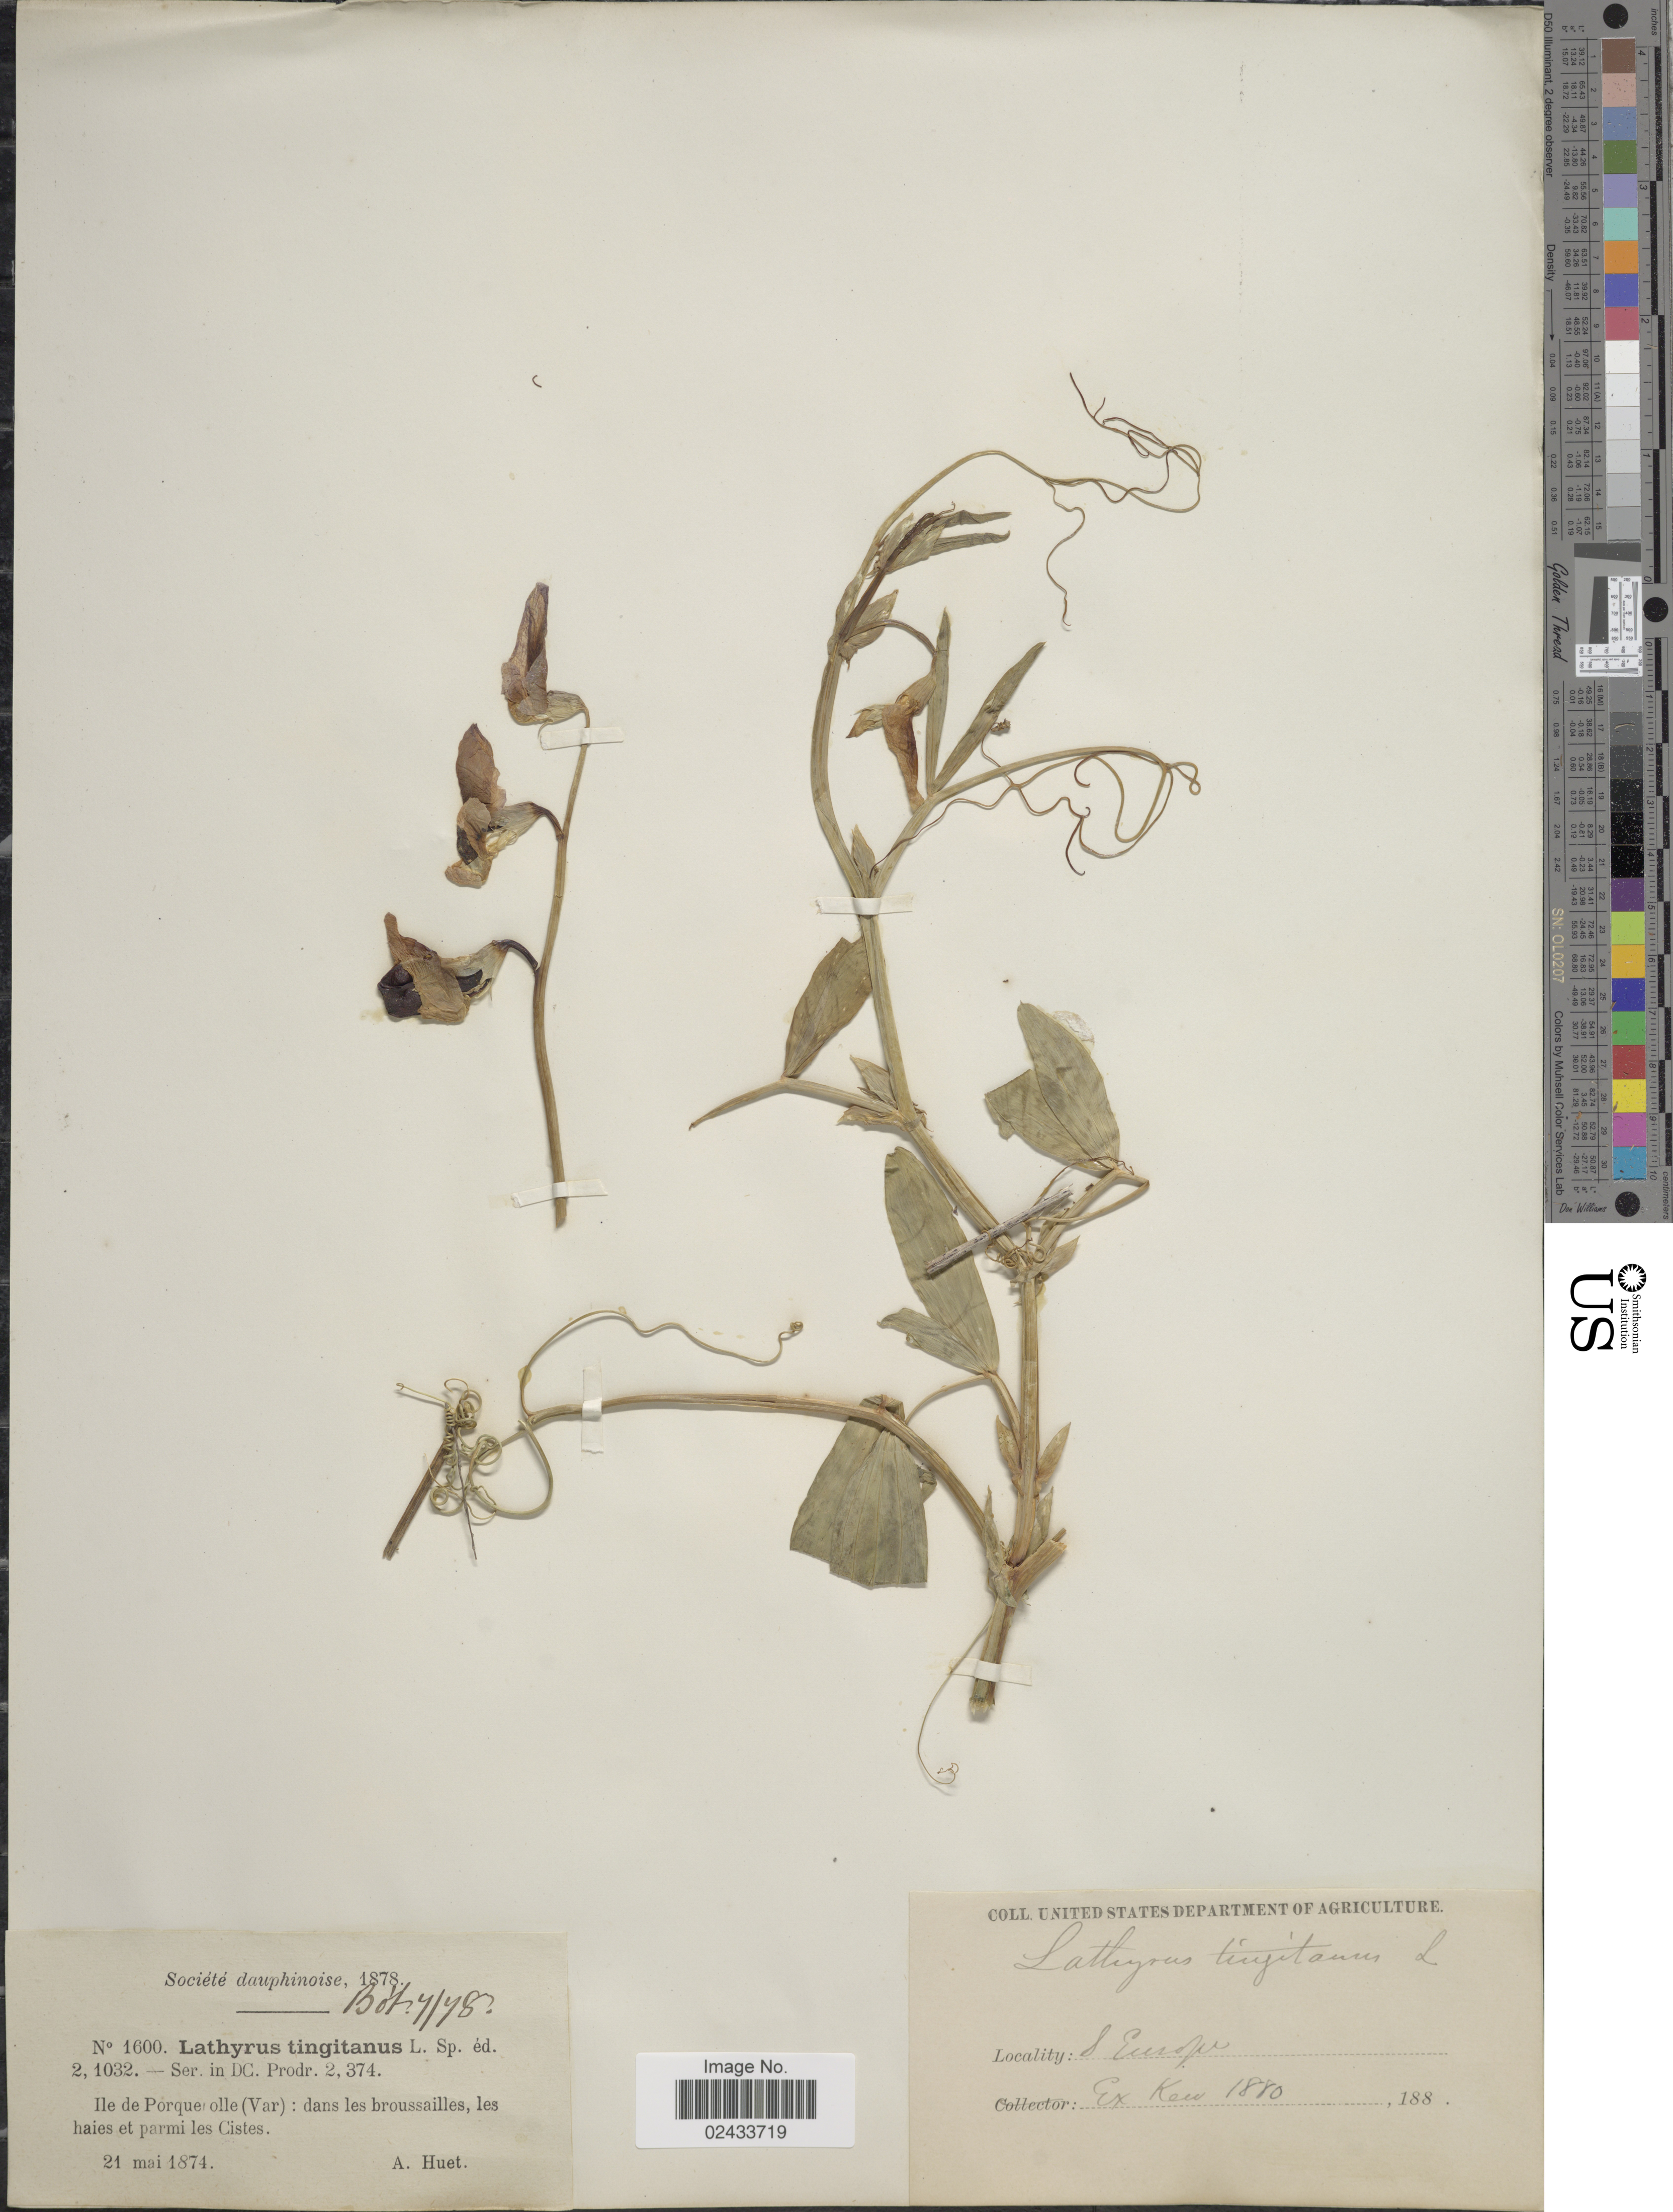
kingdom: Plantae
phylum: Tracheophyta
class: Magnoliopsida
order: Fabales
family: Fabaceae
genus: Lathyrus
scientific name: Lathyrus tingitanus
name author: L.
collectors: A. Huet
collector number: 1600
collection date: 1874-05-21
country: France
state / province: Provence-Alpes-Côte d'Azur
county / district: Var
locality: Ile de Porquerolle (Var): dans les broussailles, les haies et parmi les Cistes